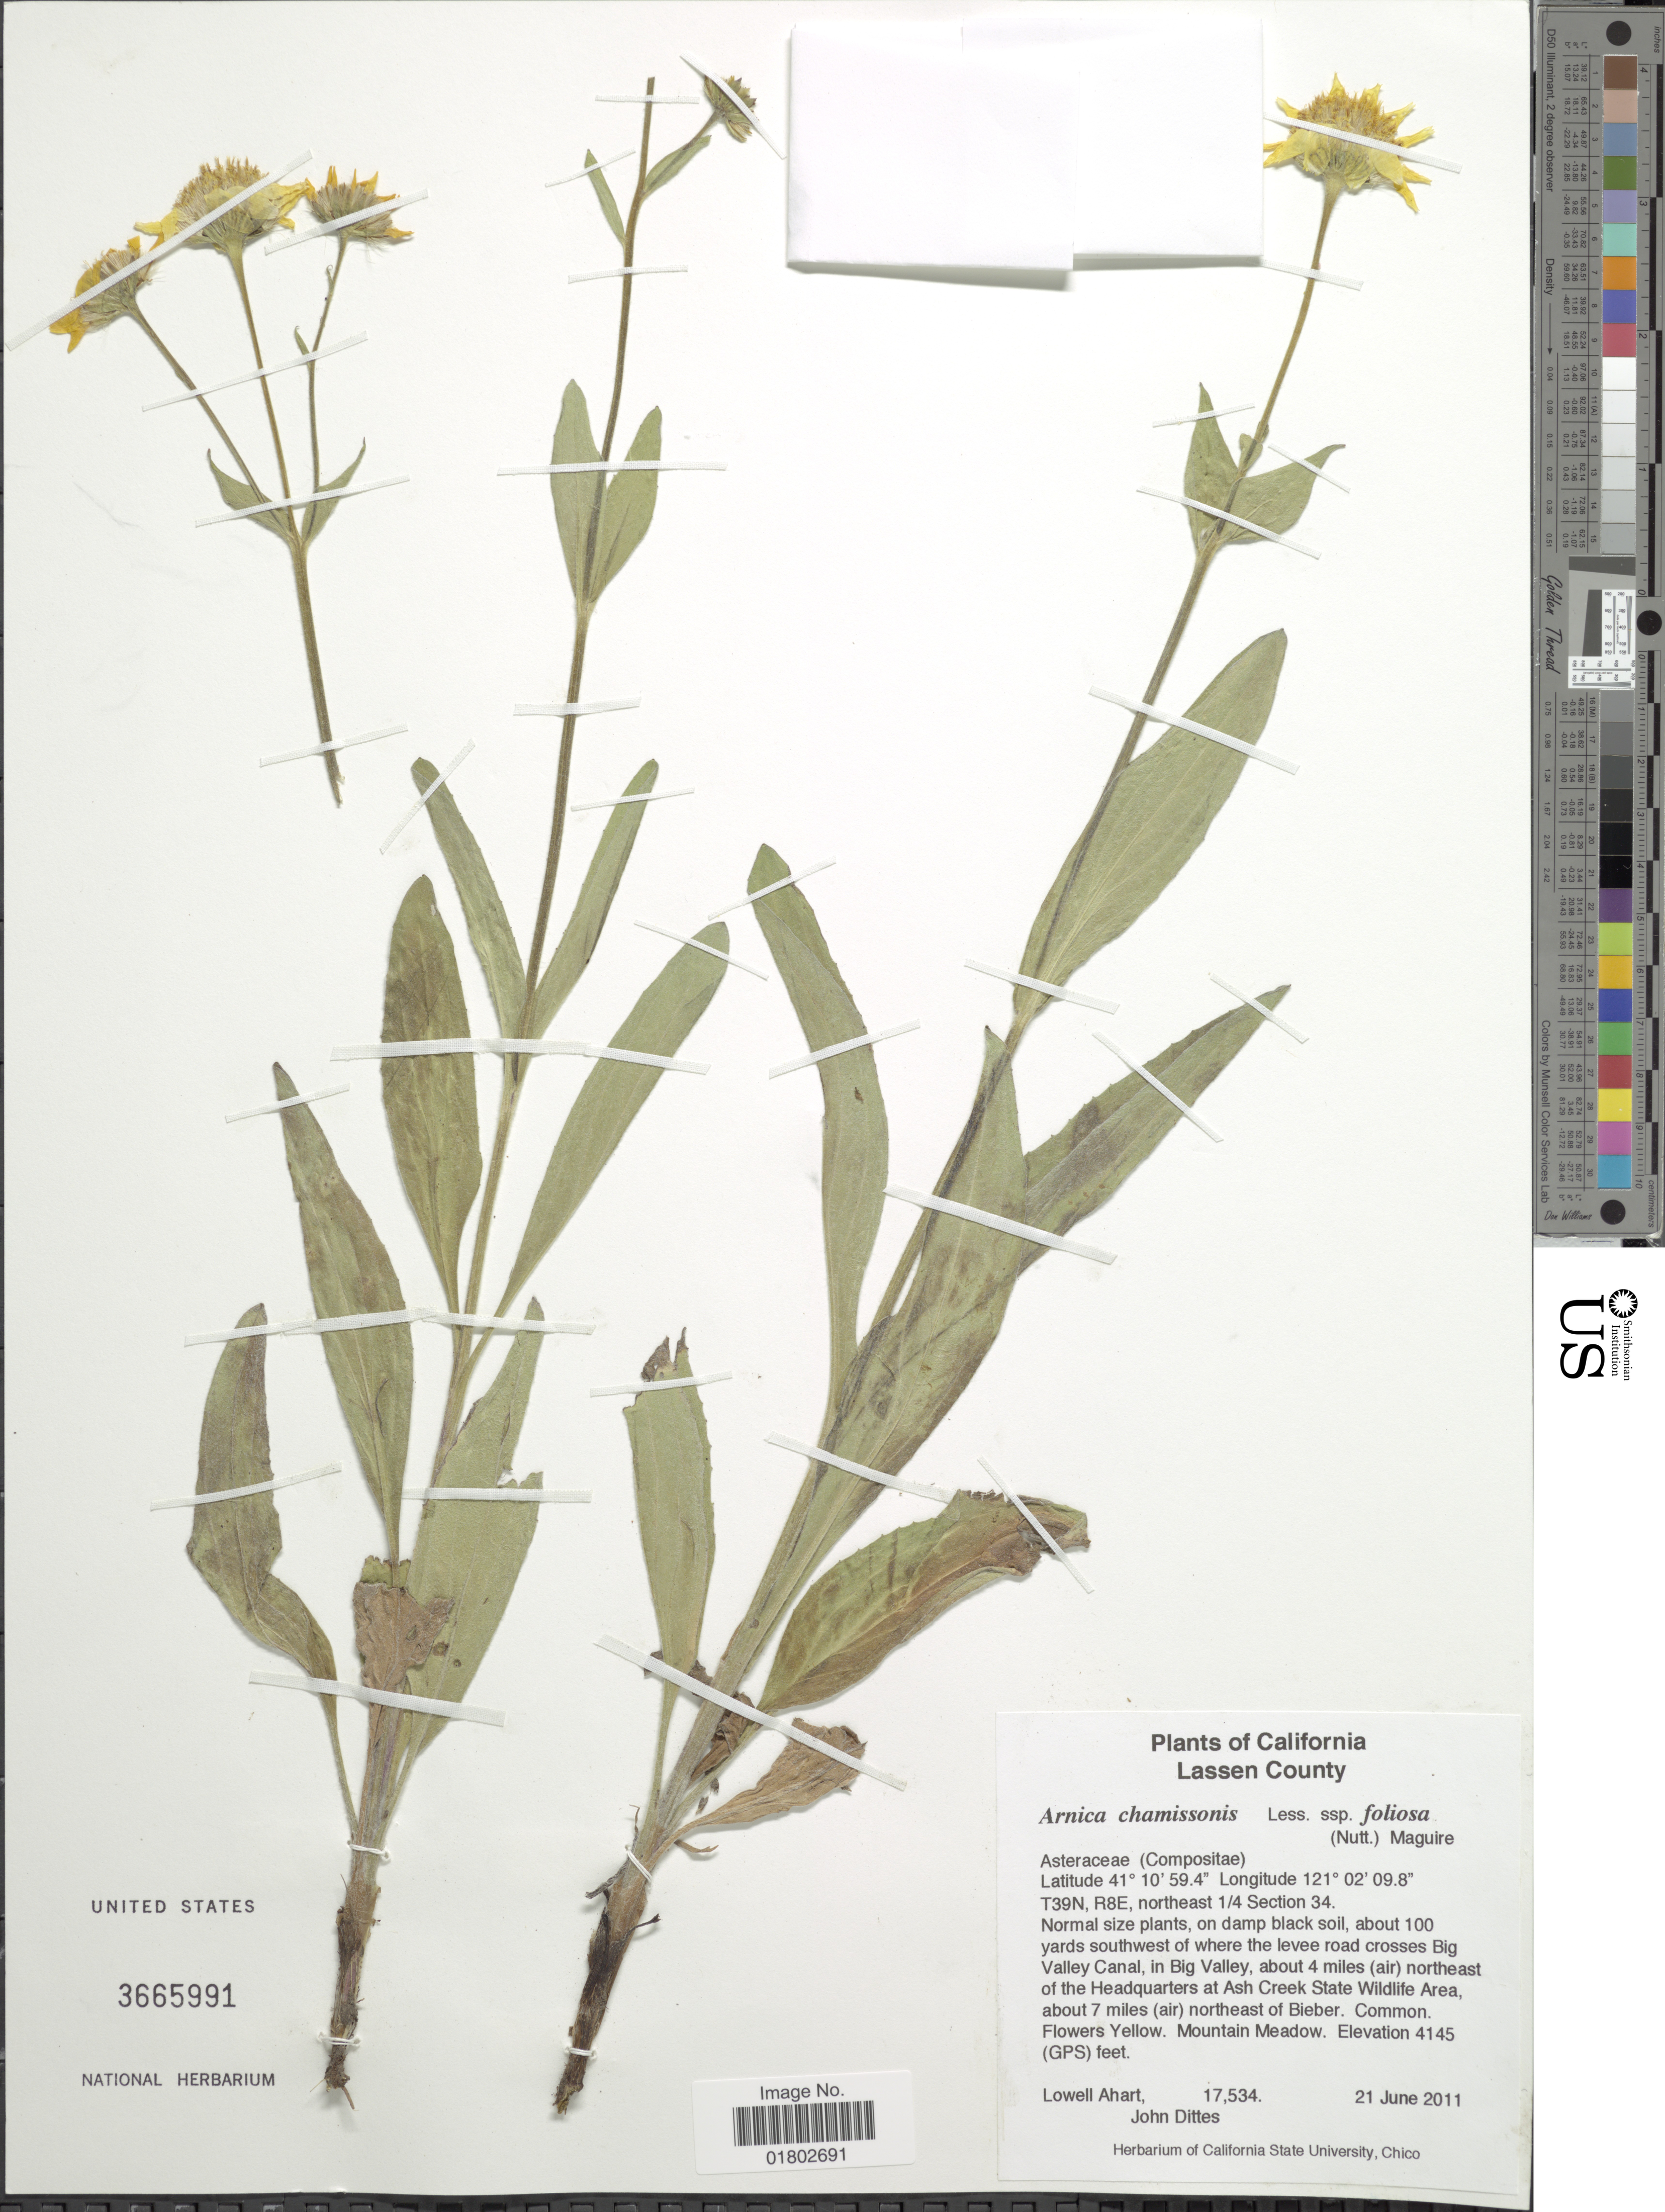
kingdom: Plantae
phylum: Tracheophyta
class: Magnoliopsida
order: Asterales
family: Asteraceae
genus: Arnica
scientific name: Arnica chamissonis subsp. foliosa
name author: (Nutt.) Maguire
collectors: L. Ahart & J. Dittes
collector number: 17534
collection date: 2011-06-21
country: United States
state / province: California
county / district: Lassen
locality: Lassen County, T39N, R8E, northeast ¼ Section 34, about 100 yards southwest of where the levee road crosses Big Valley Canal, In Big Valley, about 4 miles (air) northeast of the Headquarters at Ash Creek State Wildlife Area, about 7 miles )air) northeast Bieber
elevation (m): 1263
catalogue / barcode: US 3665991